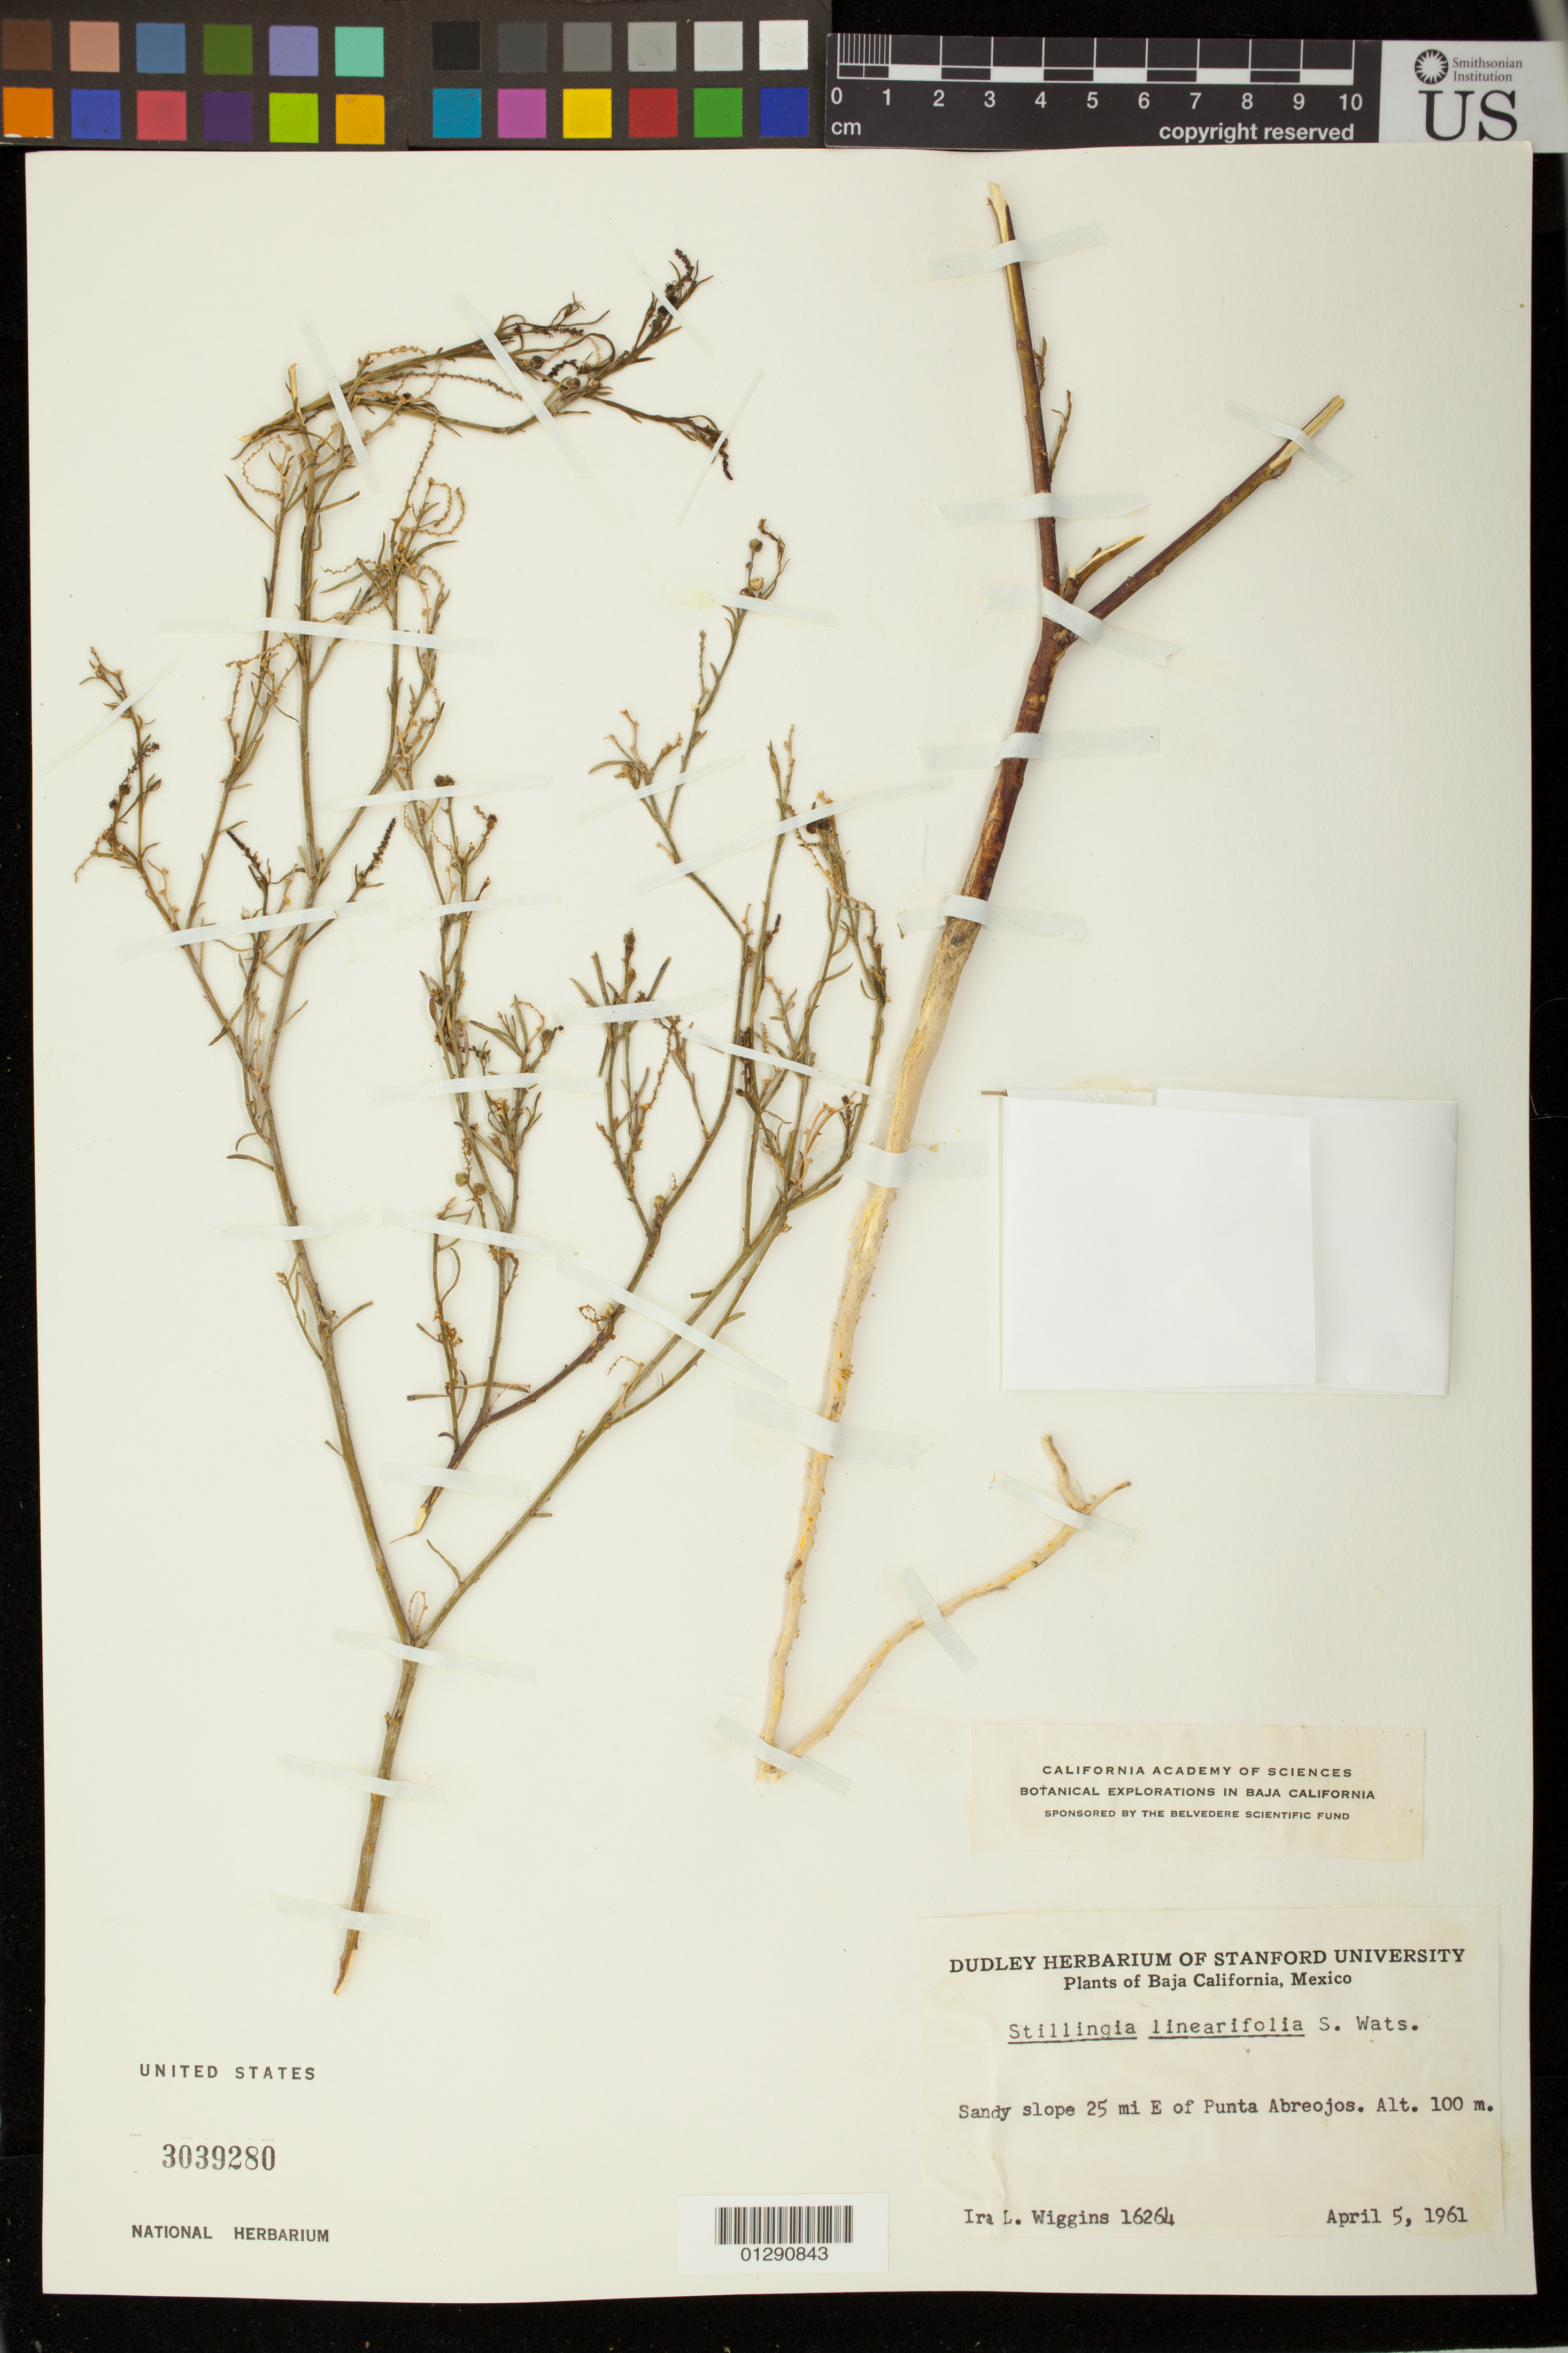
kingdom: Plantae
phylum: Tracheophyta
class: Magnoliopsida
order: Malpighiales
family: Euphorbiaceae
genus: Stillingia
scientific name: Stillingia linearifolia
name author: S. Watson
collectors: I. L. Wiggins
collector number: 16264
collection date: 1961-04-05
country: Mexico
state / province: Baja California Sur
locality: Sandy slope 25 mi E of Punta Abreojos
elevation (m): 100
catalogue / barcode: US 3039280